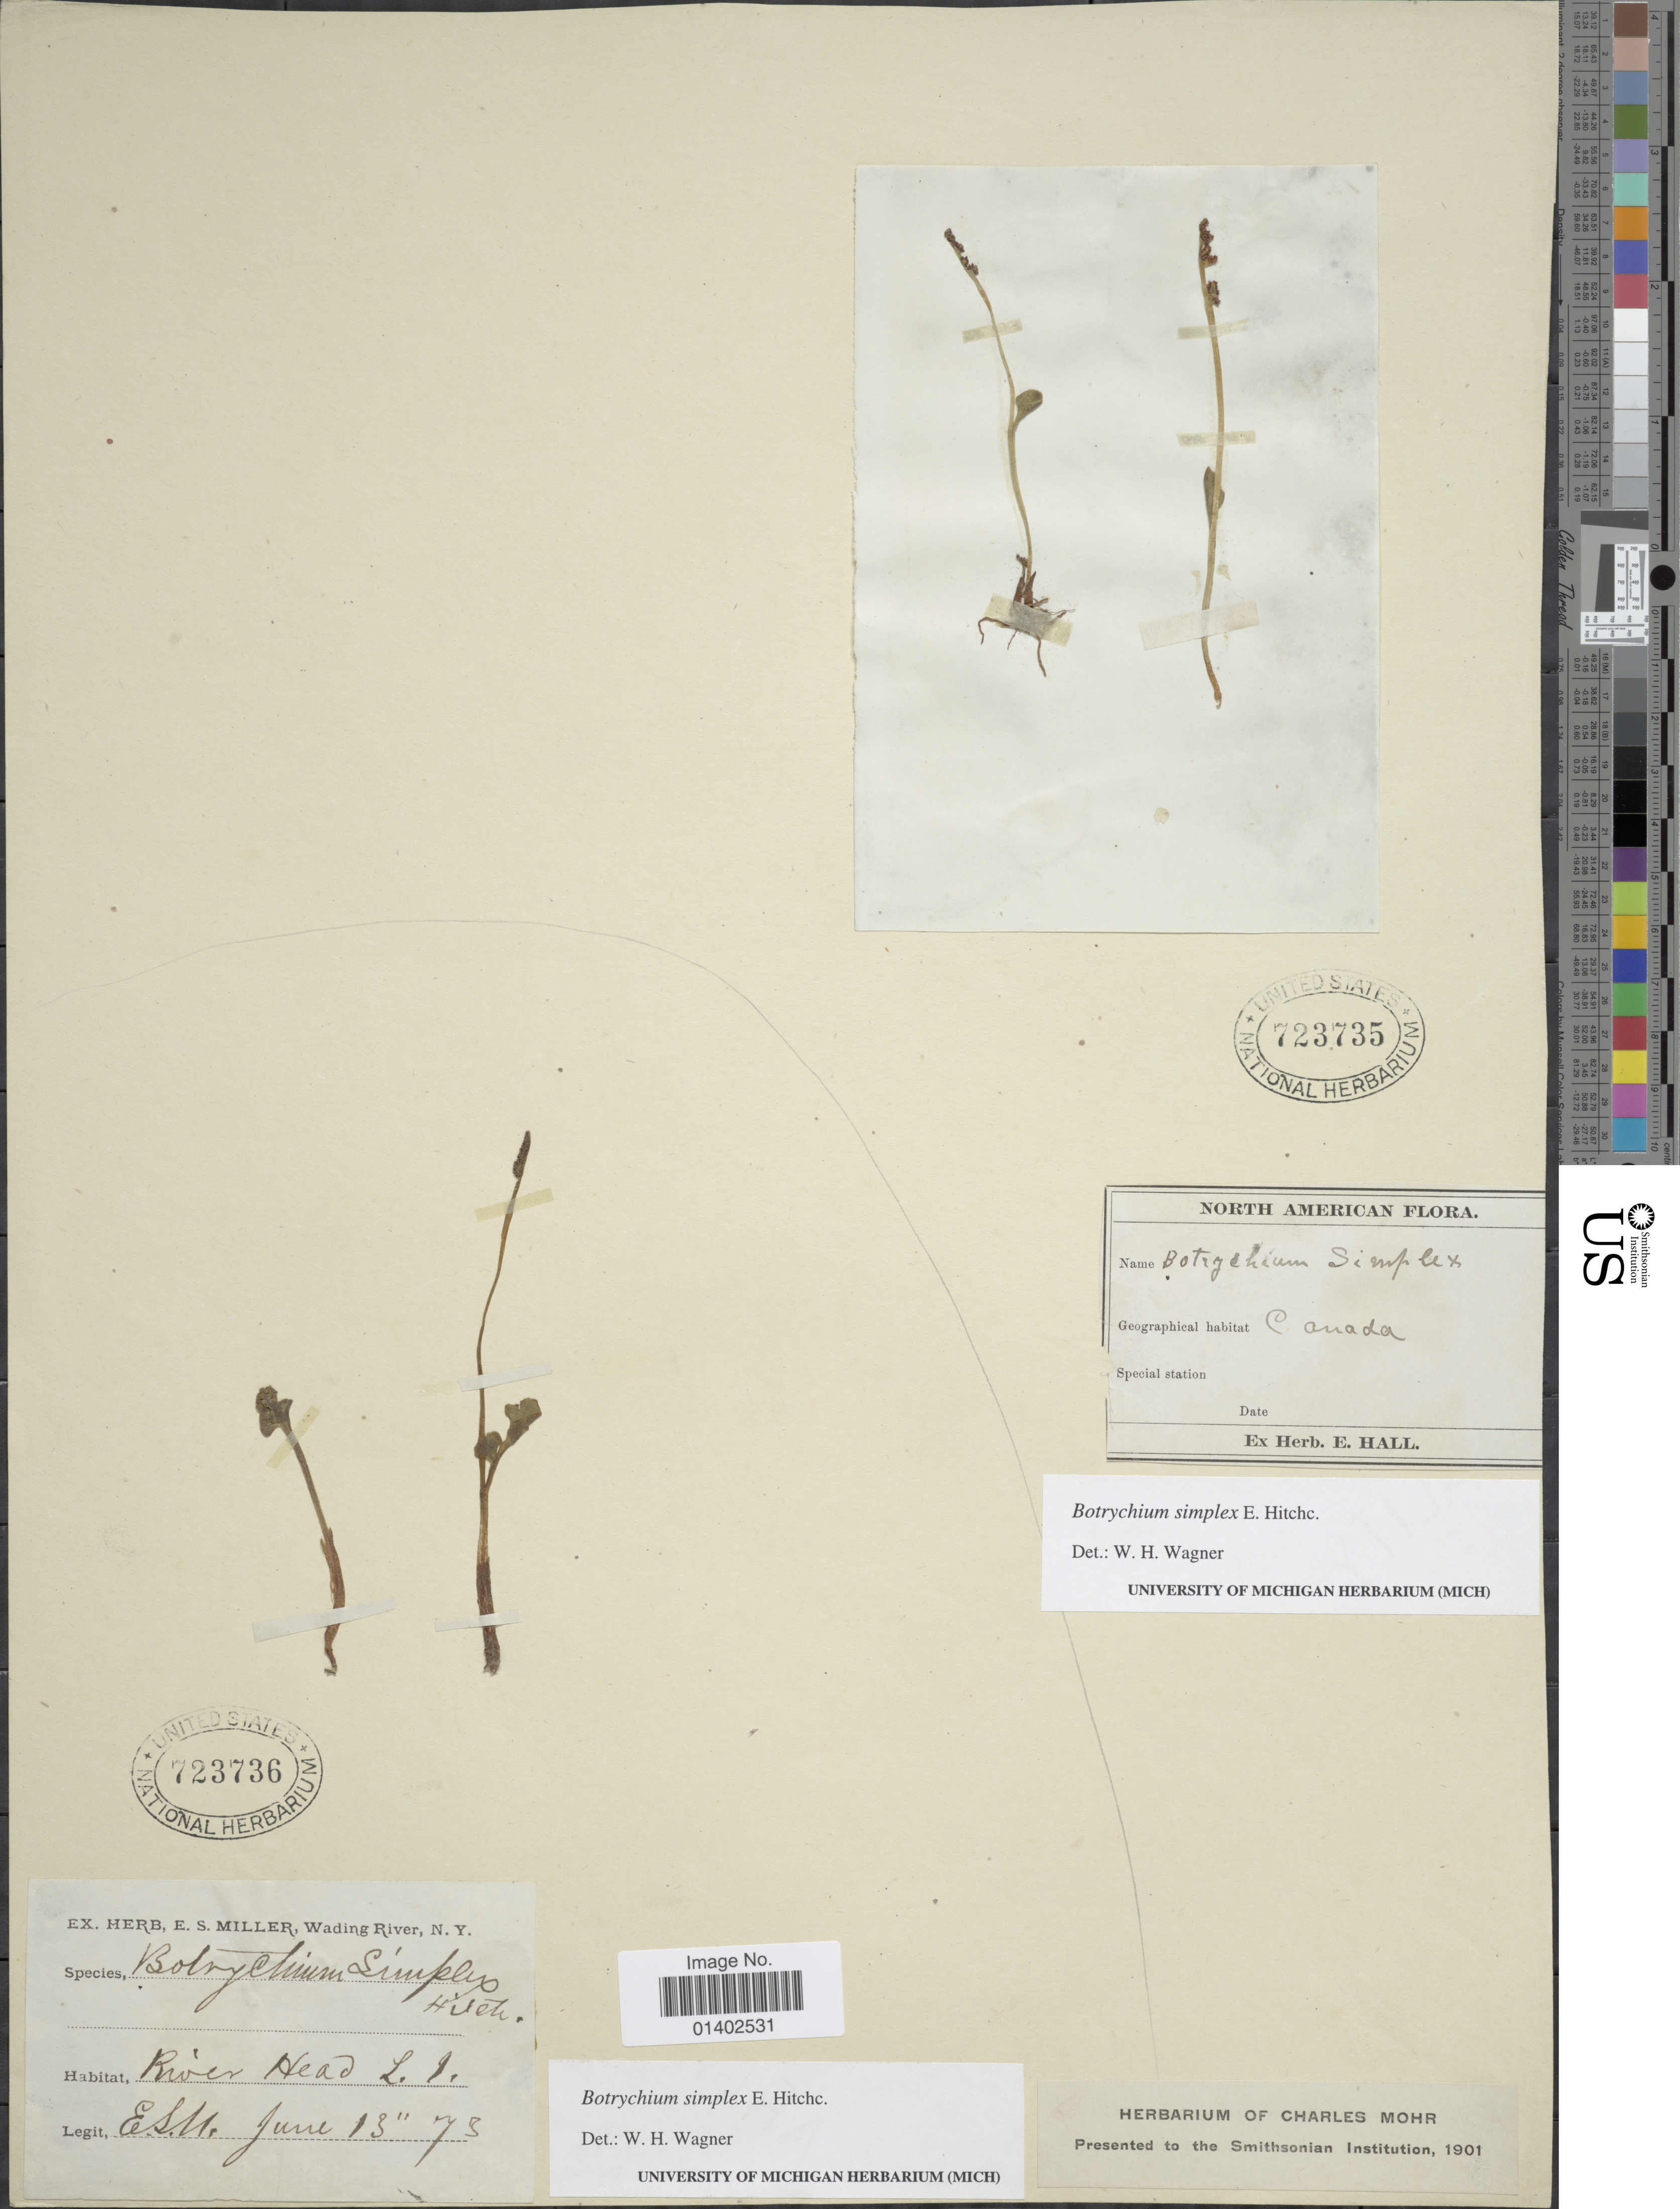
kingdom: Plantae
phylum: Tracheophyta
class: Polypodiopsida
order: Ophioglossales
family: Ophioglossaceae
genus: Botrychium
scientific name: Botrychium simplex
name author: E. Hitchc.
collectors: E. S. Miller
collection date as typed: Transcribed d/m/y: 13/6/73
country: United States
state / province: New York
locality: River Head, L.I.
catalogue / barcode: US 723736